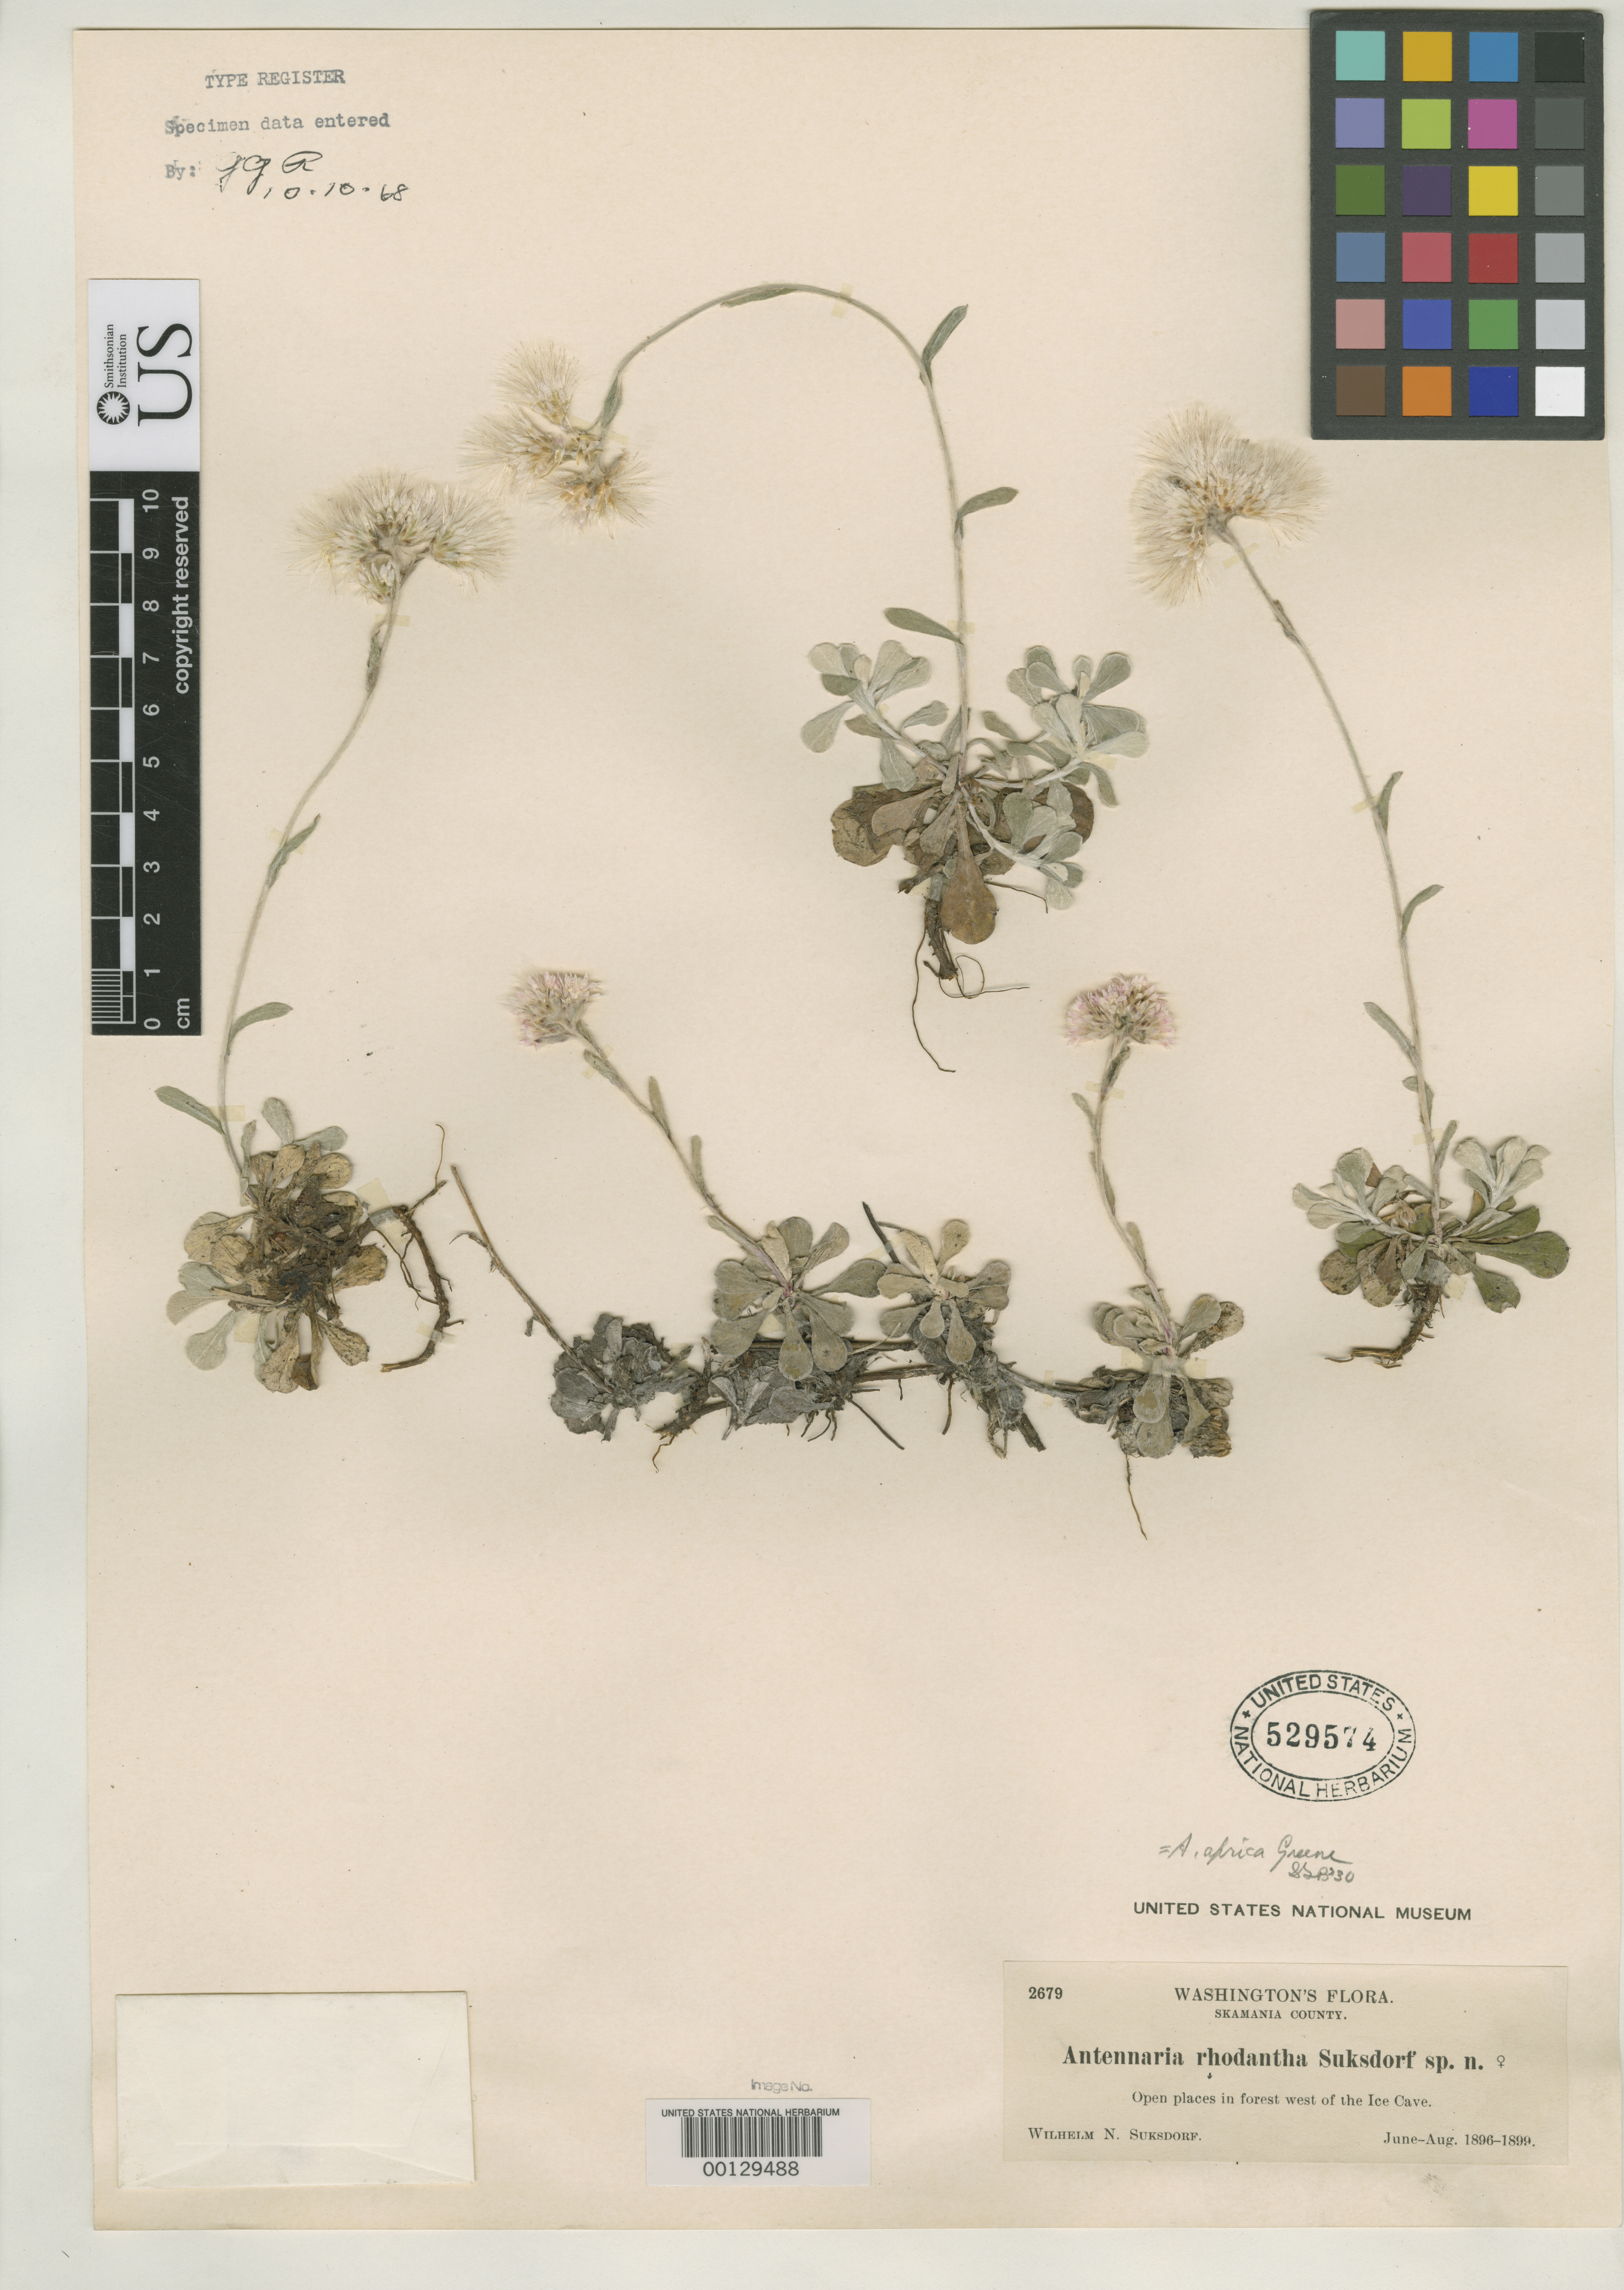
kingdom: Plantae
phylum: Tracheophyta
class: Magnoliopsida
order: Asterales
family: Asteraceae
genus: Antennaria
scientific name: Antennaria rhodantha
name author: Suksd.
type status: Isotype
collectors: W. N. Suksdorf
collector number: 2679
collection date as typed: Jun 1896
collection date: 1896-06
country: United States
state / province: Washington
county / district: Skamania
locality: Ice Cave.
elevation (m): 1000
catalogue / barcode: US 529574